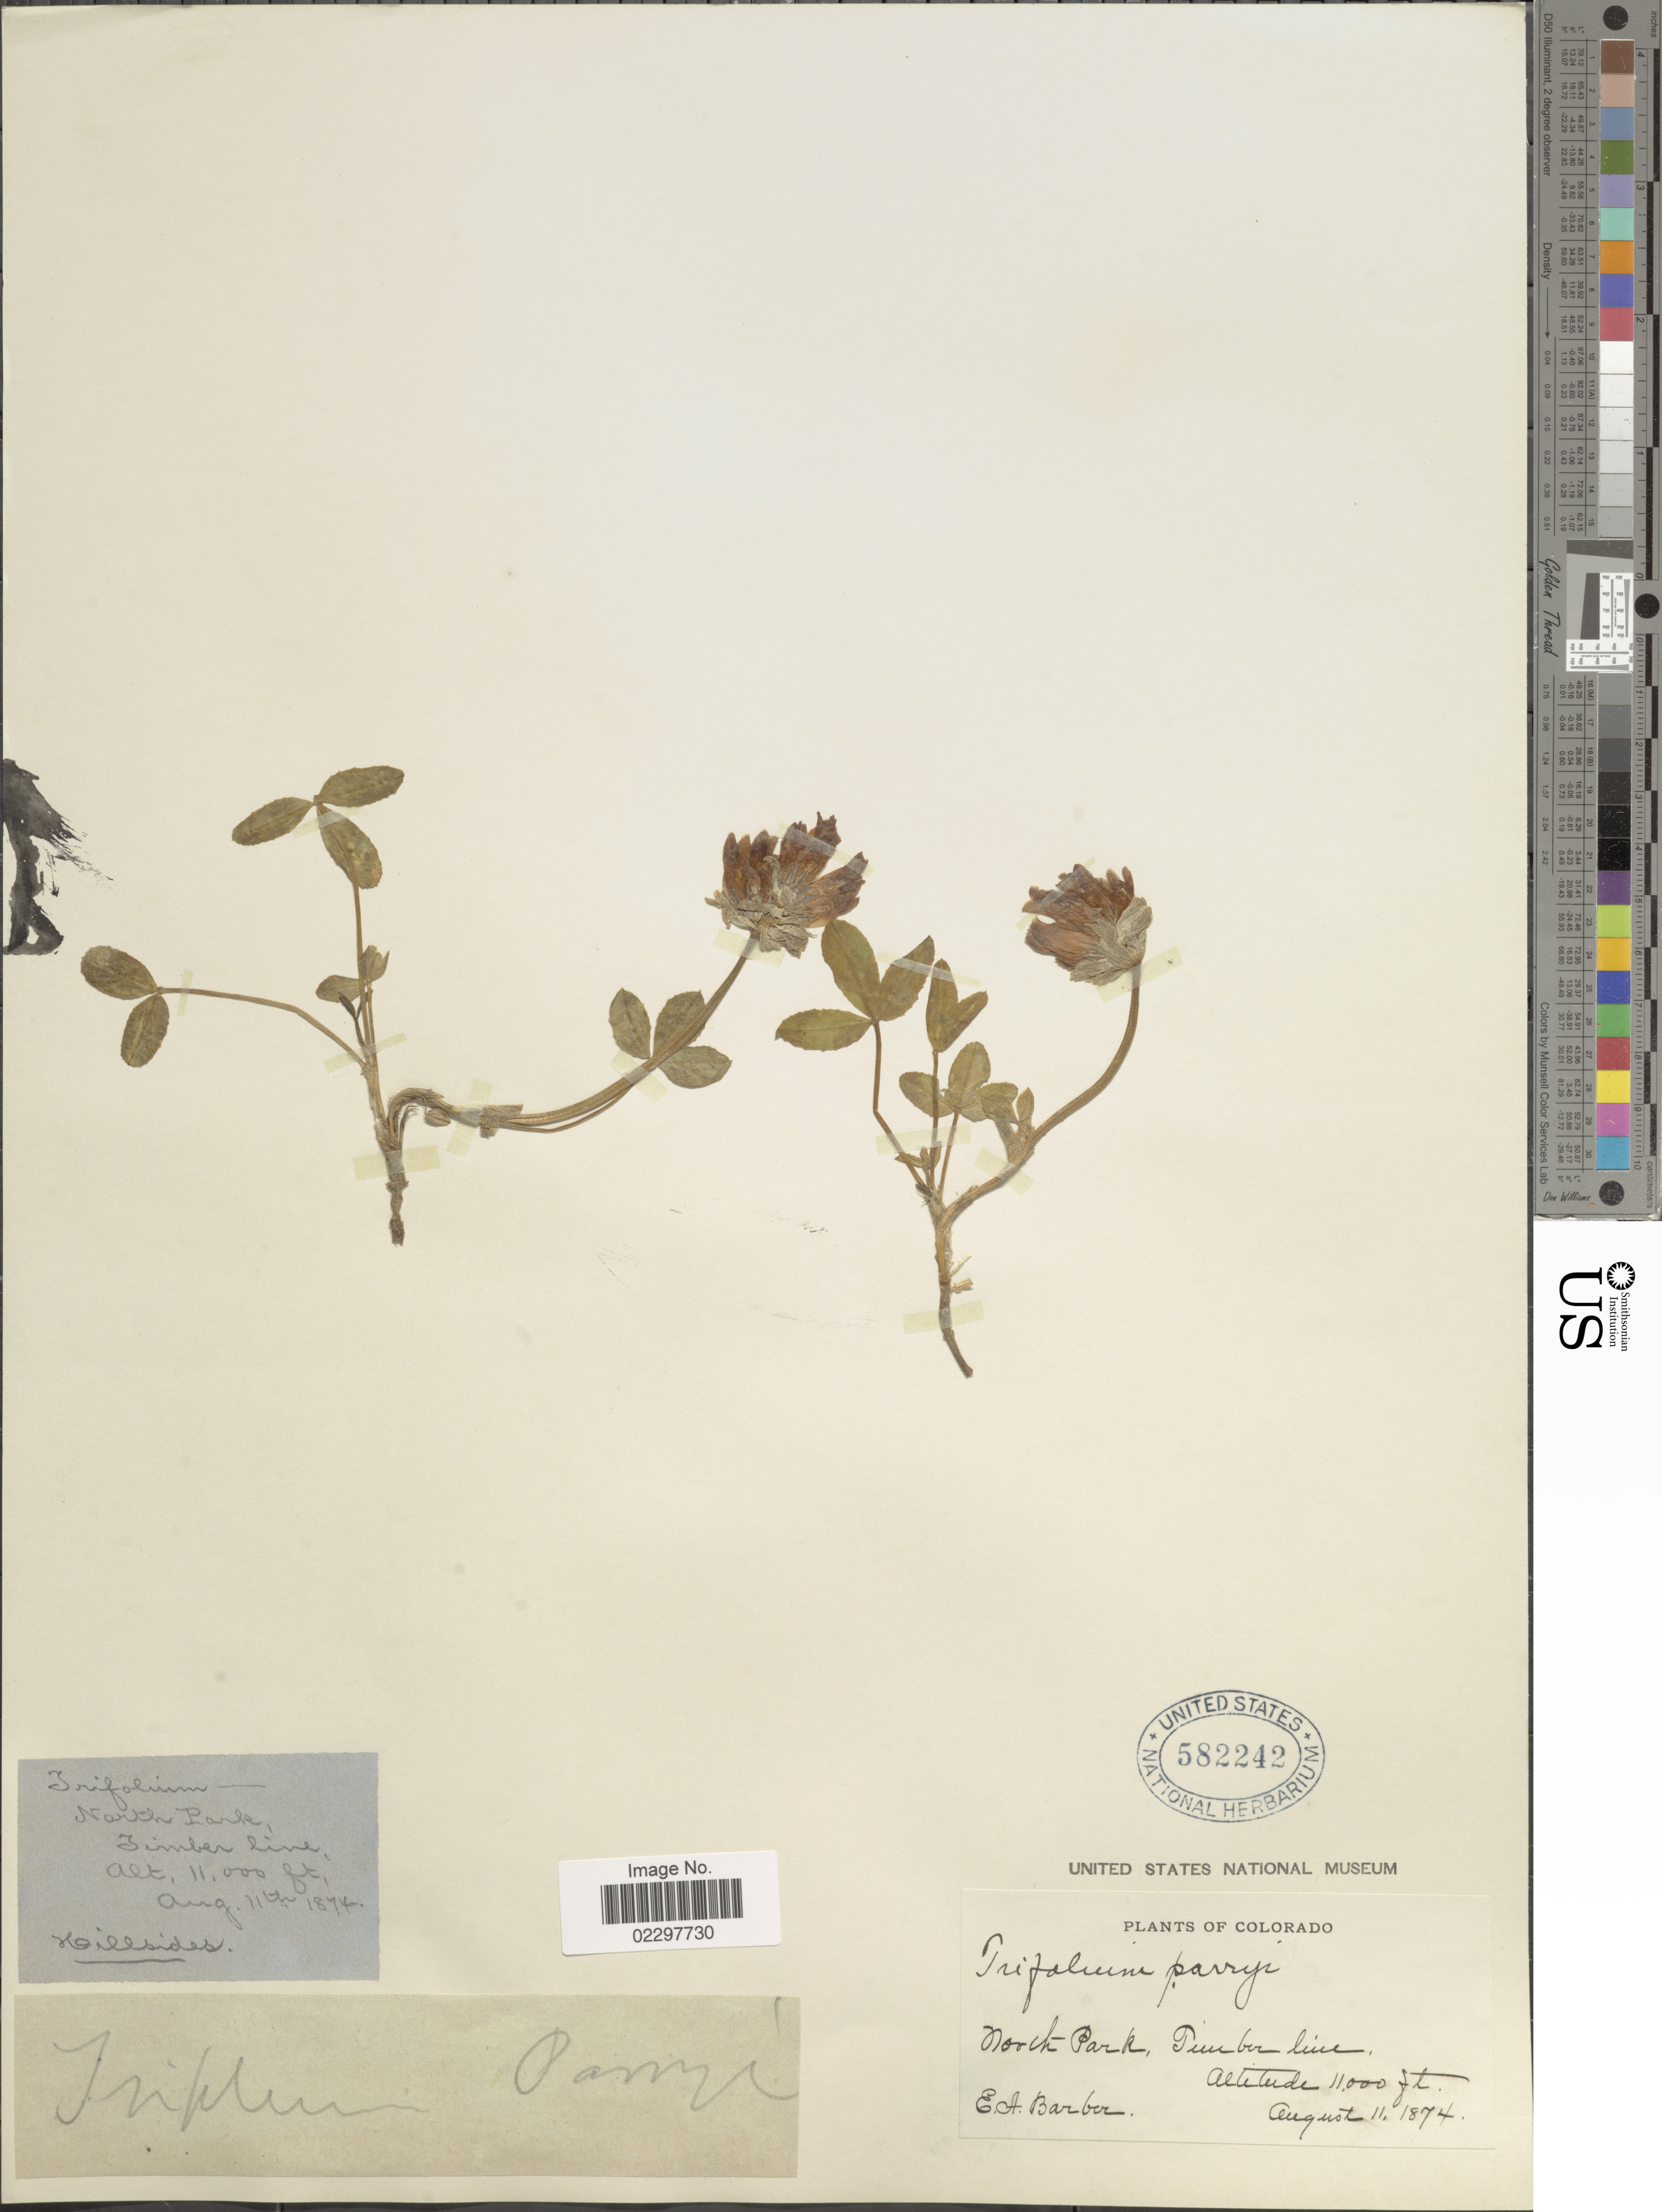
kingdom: Plantae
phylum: Tracheophyta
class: Magnoliopsida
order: Fabales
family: Fabaceae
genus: Trifolium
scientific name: Trifolium parryi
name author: A. Gray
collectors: E. Barber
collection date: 1874-08-11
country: United States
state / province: Colorado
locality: North Park, Timber line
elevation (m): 3353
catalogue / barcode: US 582242